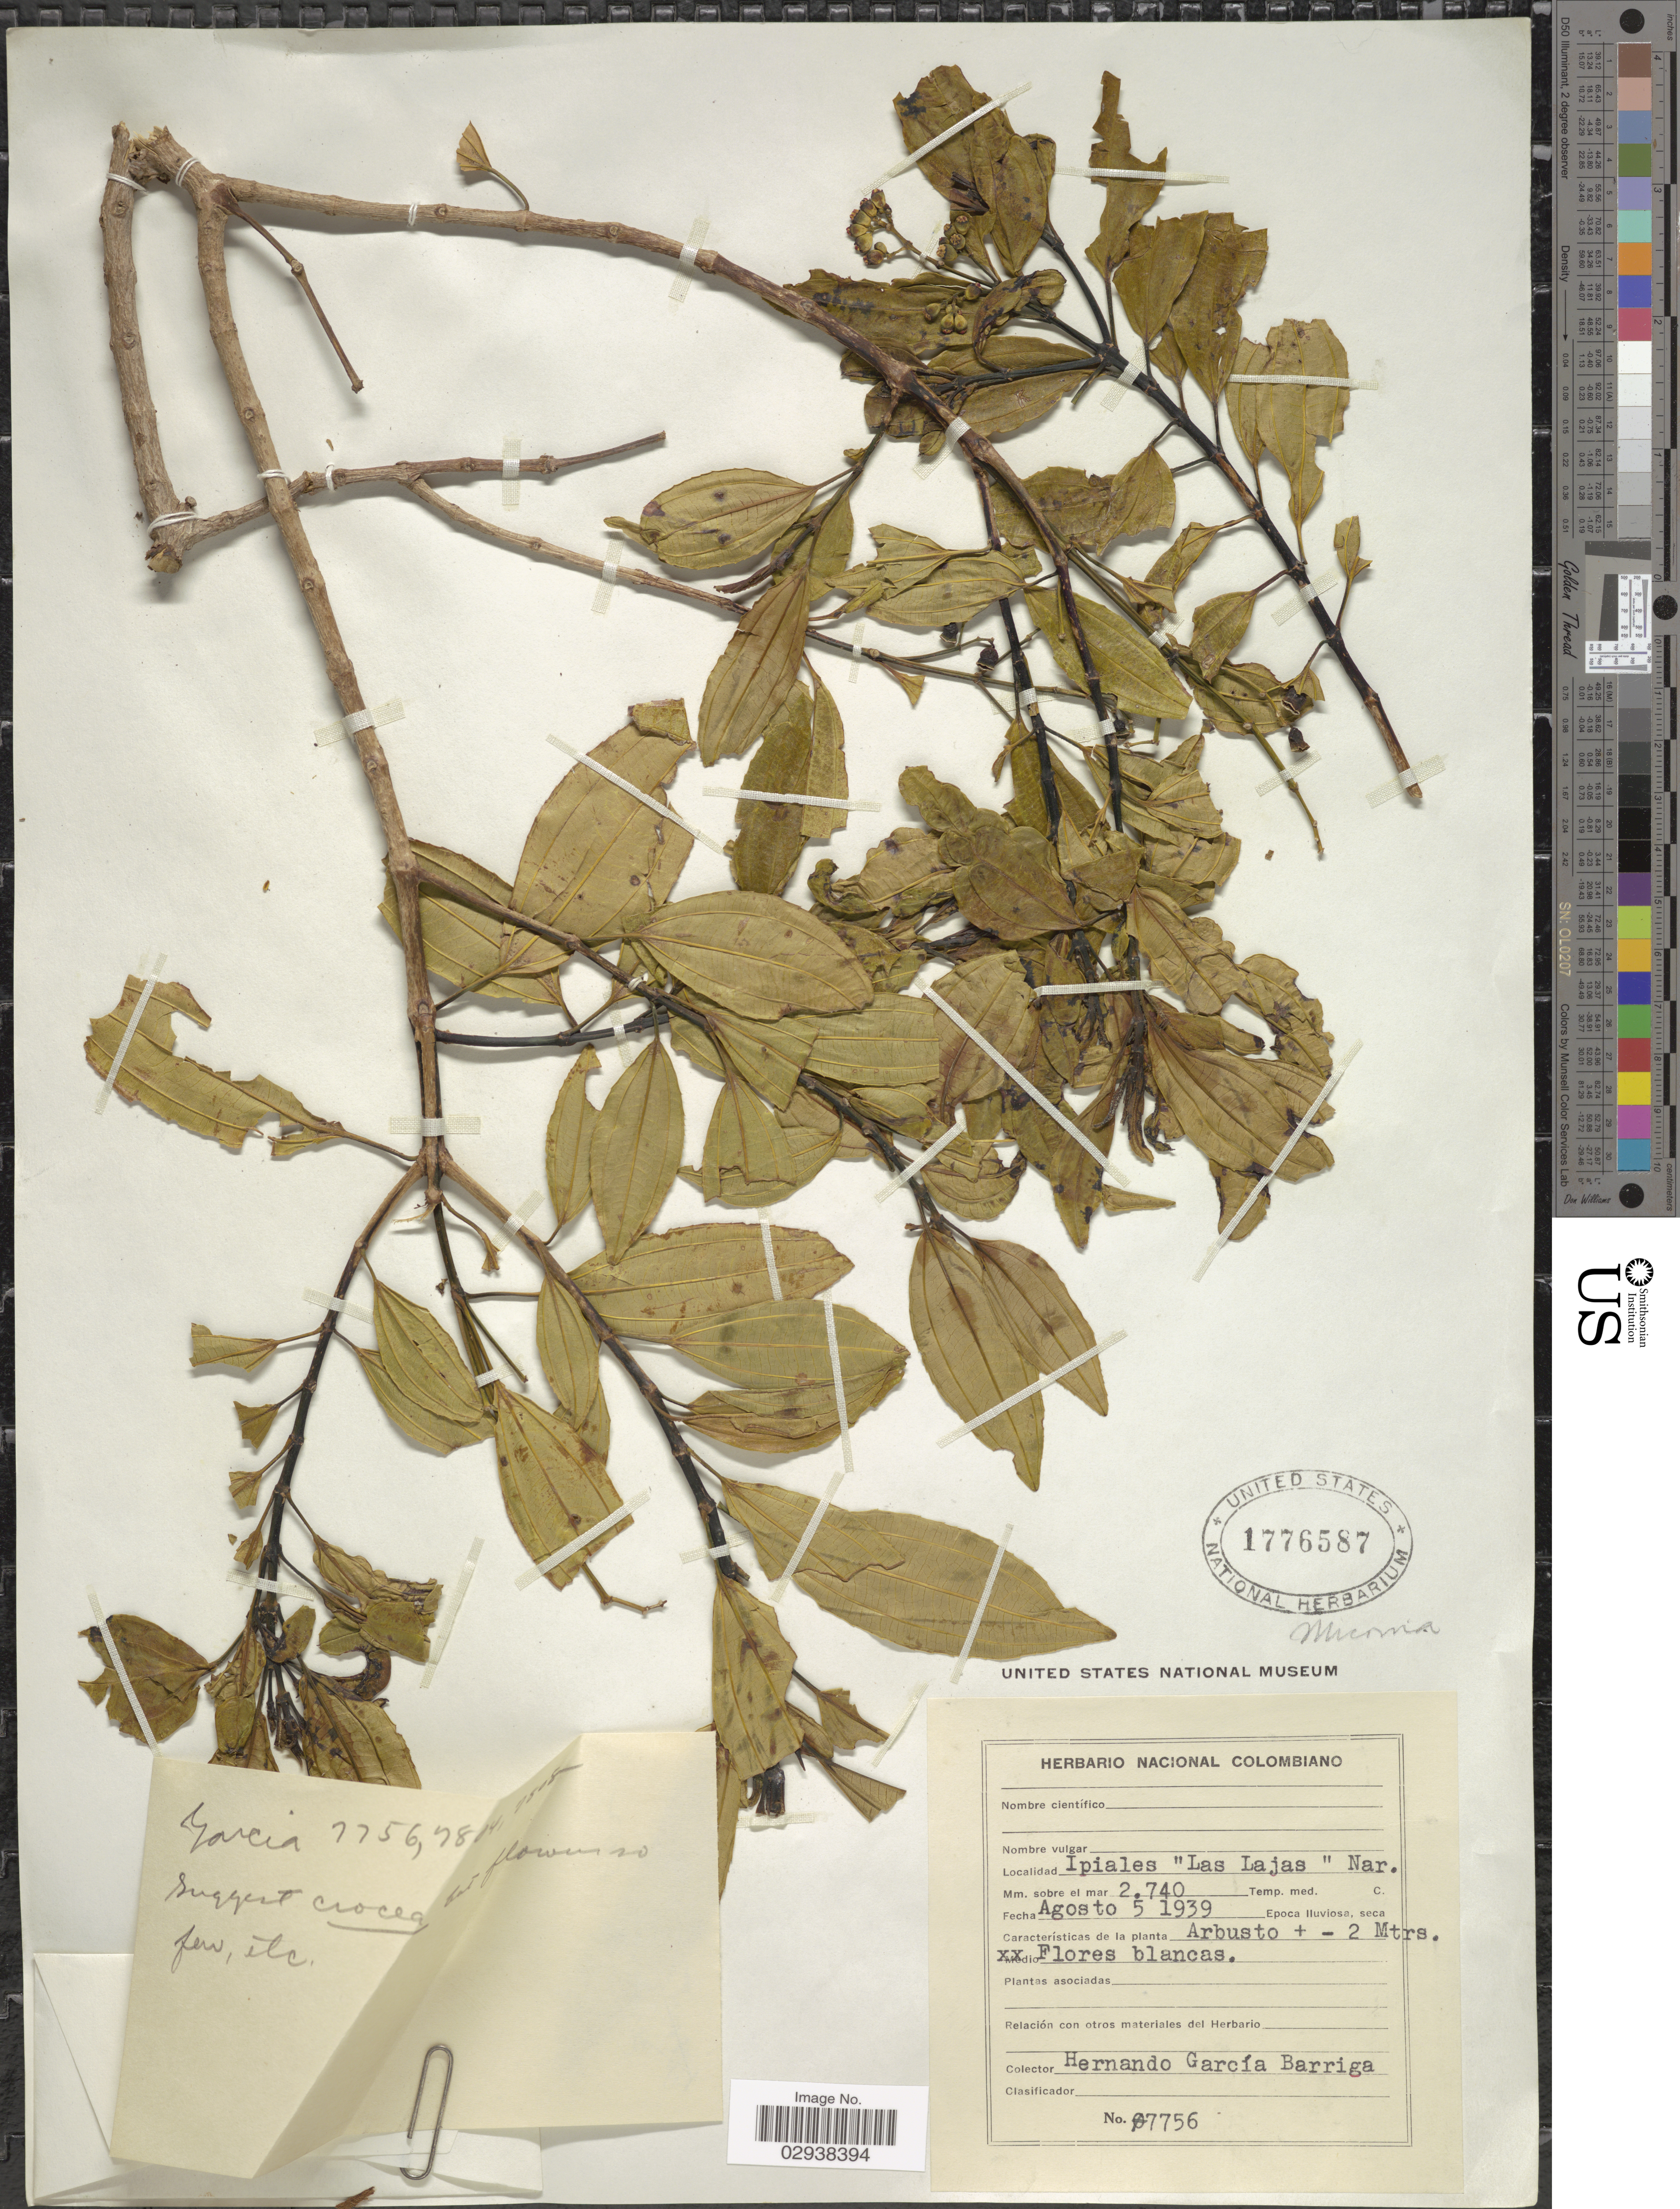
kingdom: Plantae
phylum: Tracheophyta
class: Magnoliopsida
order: Myrtales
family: Melastomataceae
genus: Miconia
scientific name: Miconia crocea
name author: (Desr.) Naudin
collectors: H. García Barriga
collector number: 7756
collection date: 1939-08-05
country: Colombia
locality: Ipiales "Las Lajas" Nar.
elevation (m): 2740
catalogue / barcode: US 1776587